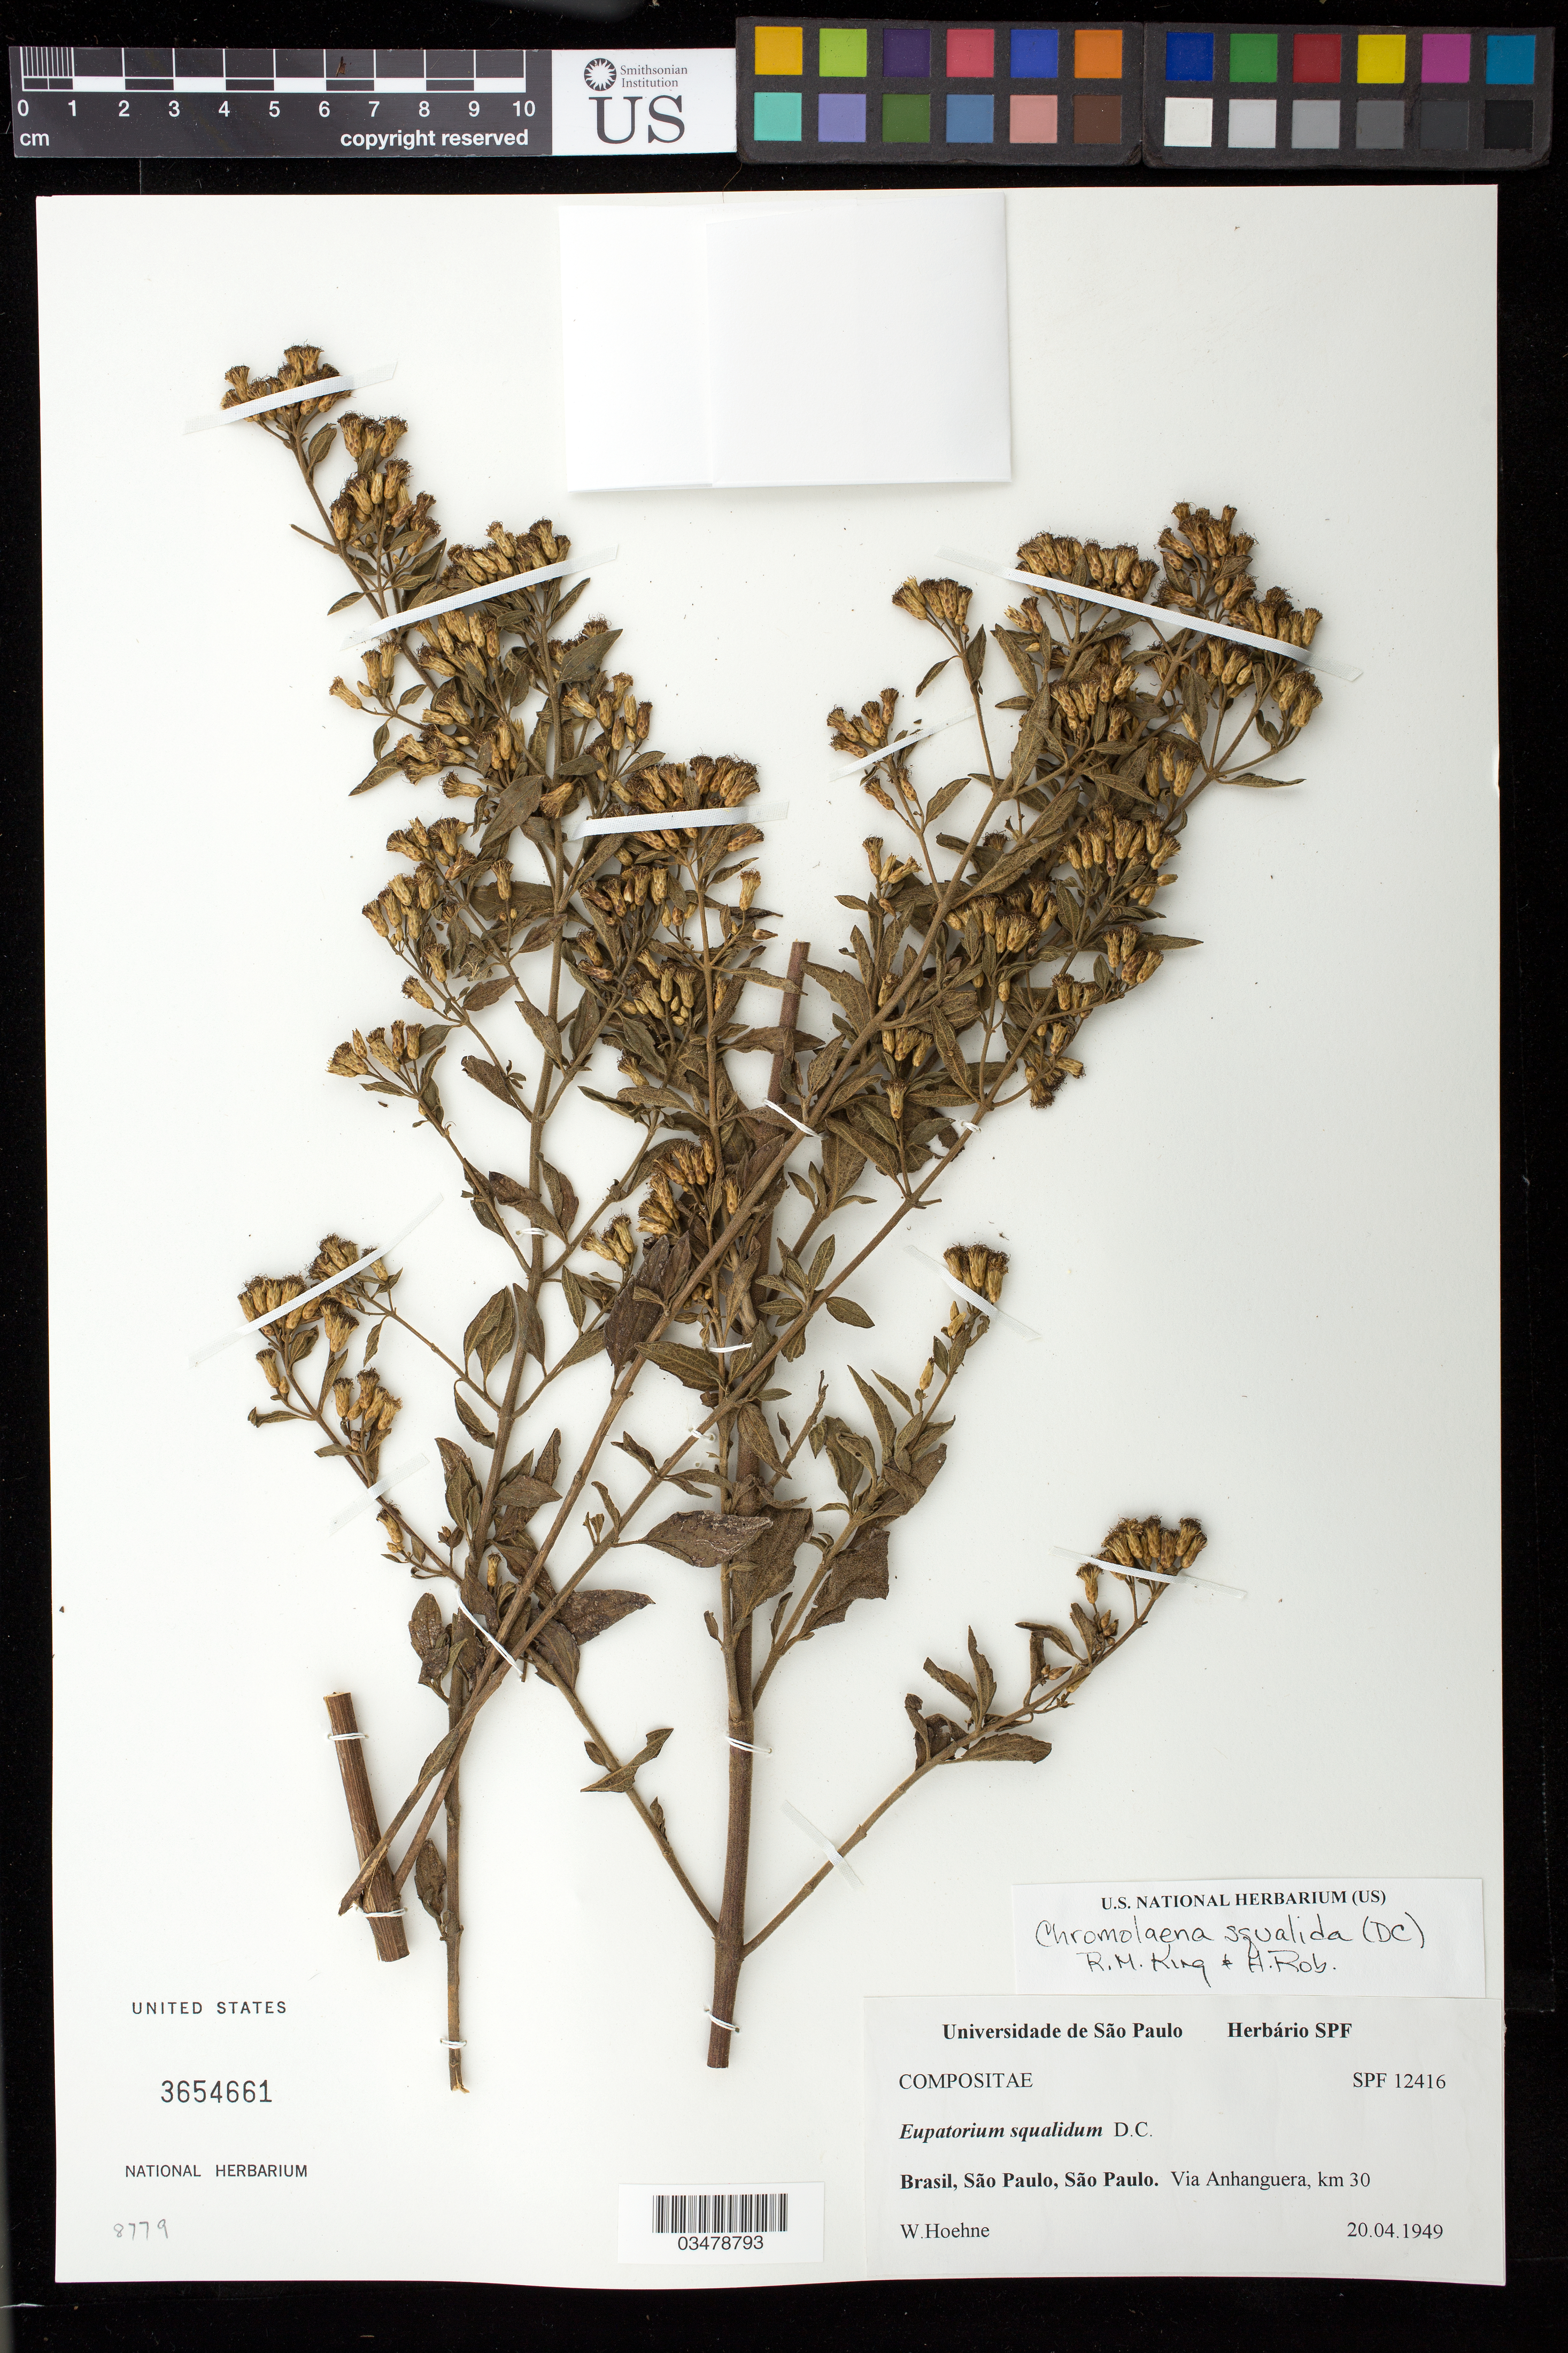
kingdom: Plantae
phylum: Tracheophyta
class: Magnoliopsida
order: Asterales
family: Asteraceae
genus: Chromolaena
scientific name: Chromolaena squalida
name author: (DC.) R.M. King & H. Rob.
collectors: W. Hoehne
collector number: SPF 12416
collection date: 1949-04-29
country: Brazil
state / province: São Paulo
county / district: São Paulo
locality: Via Anhanguera, km 30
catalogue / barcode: US 3654661